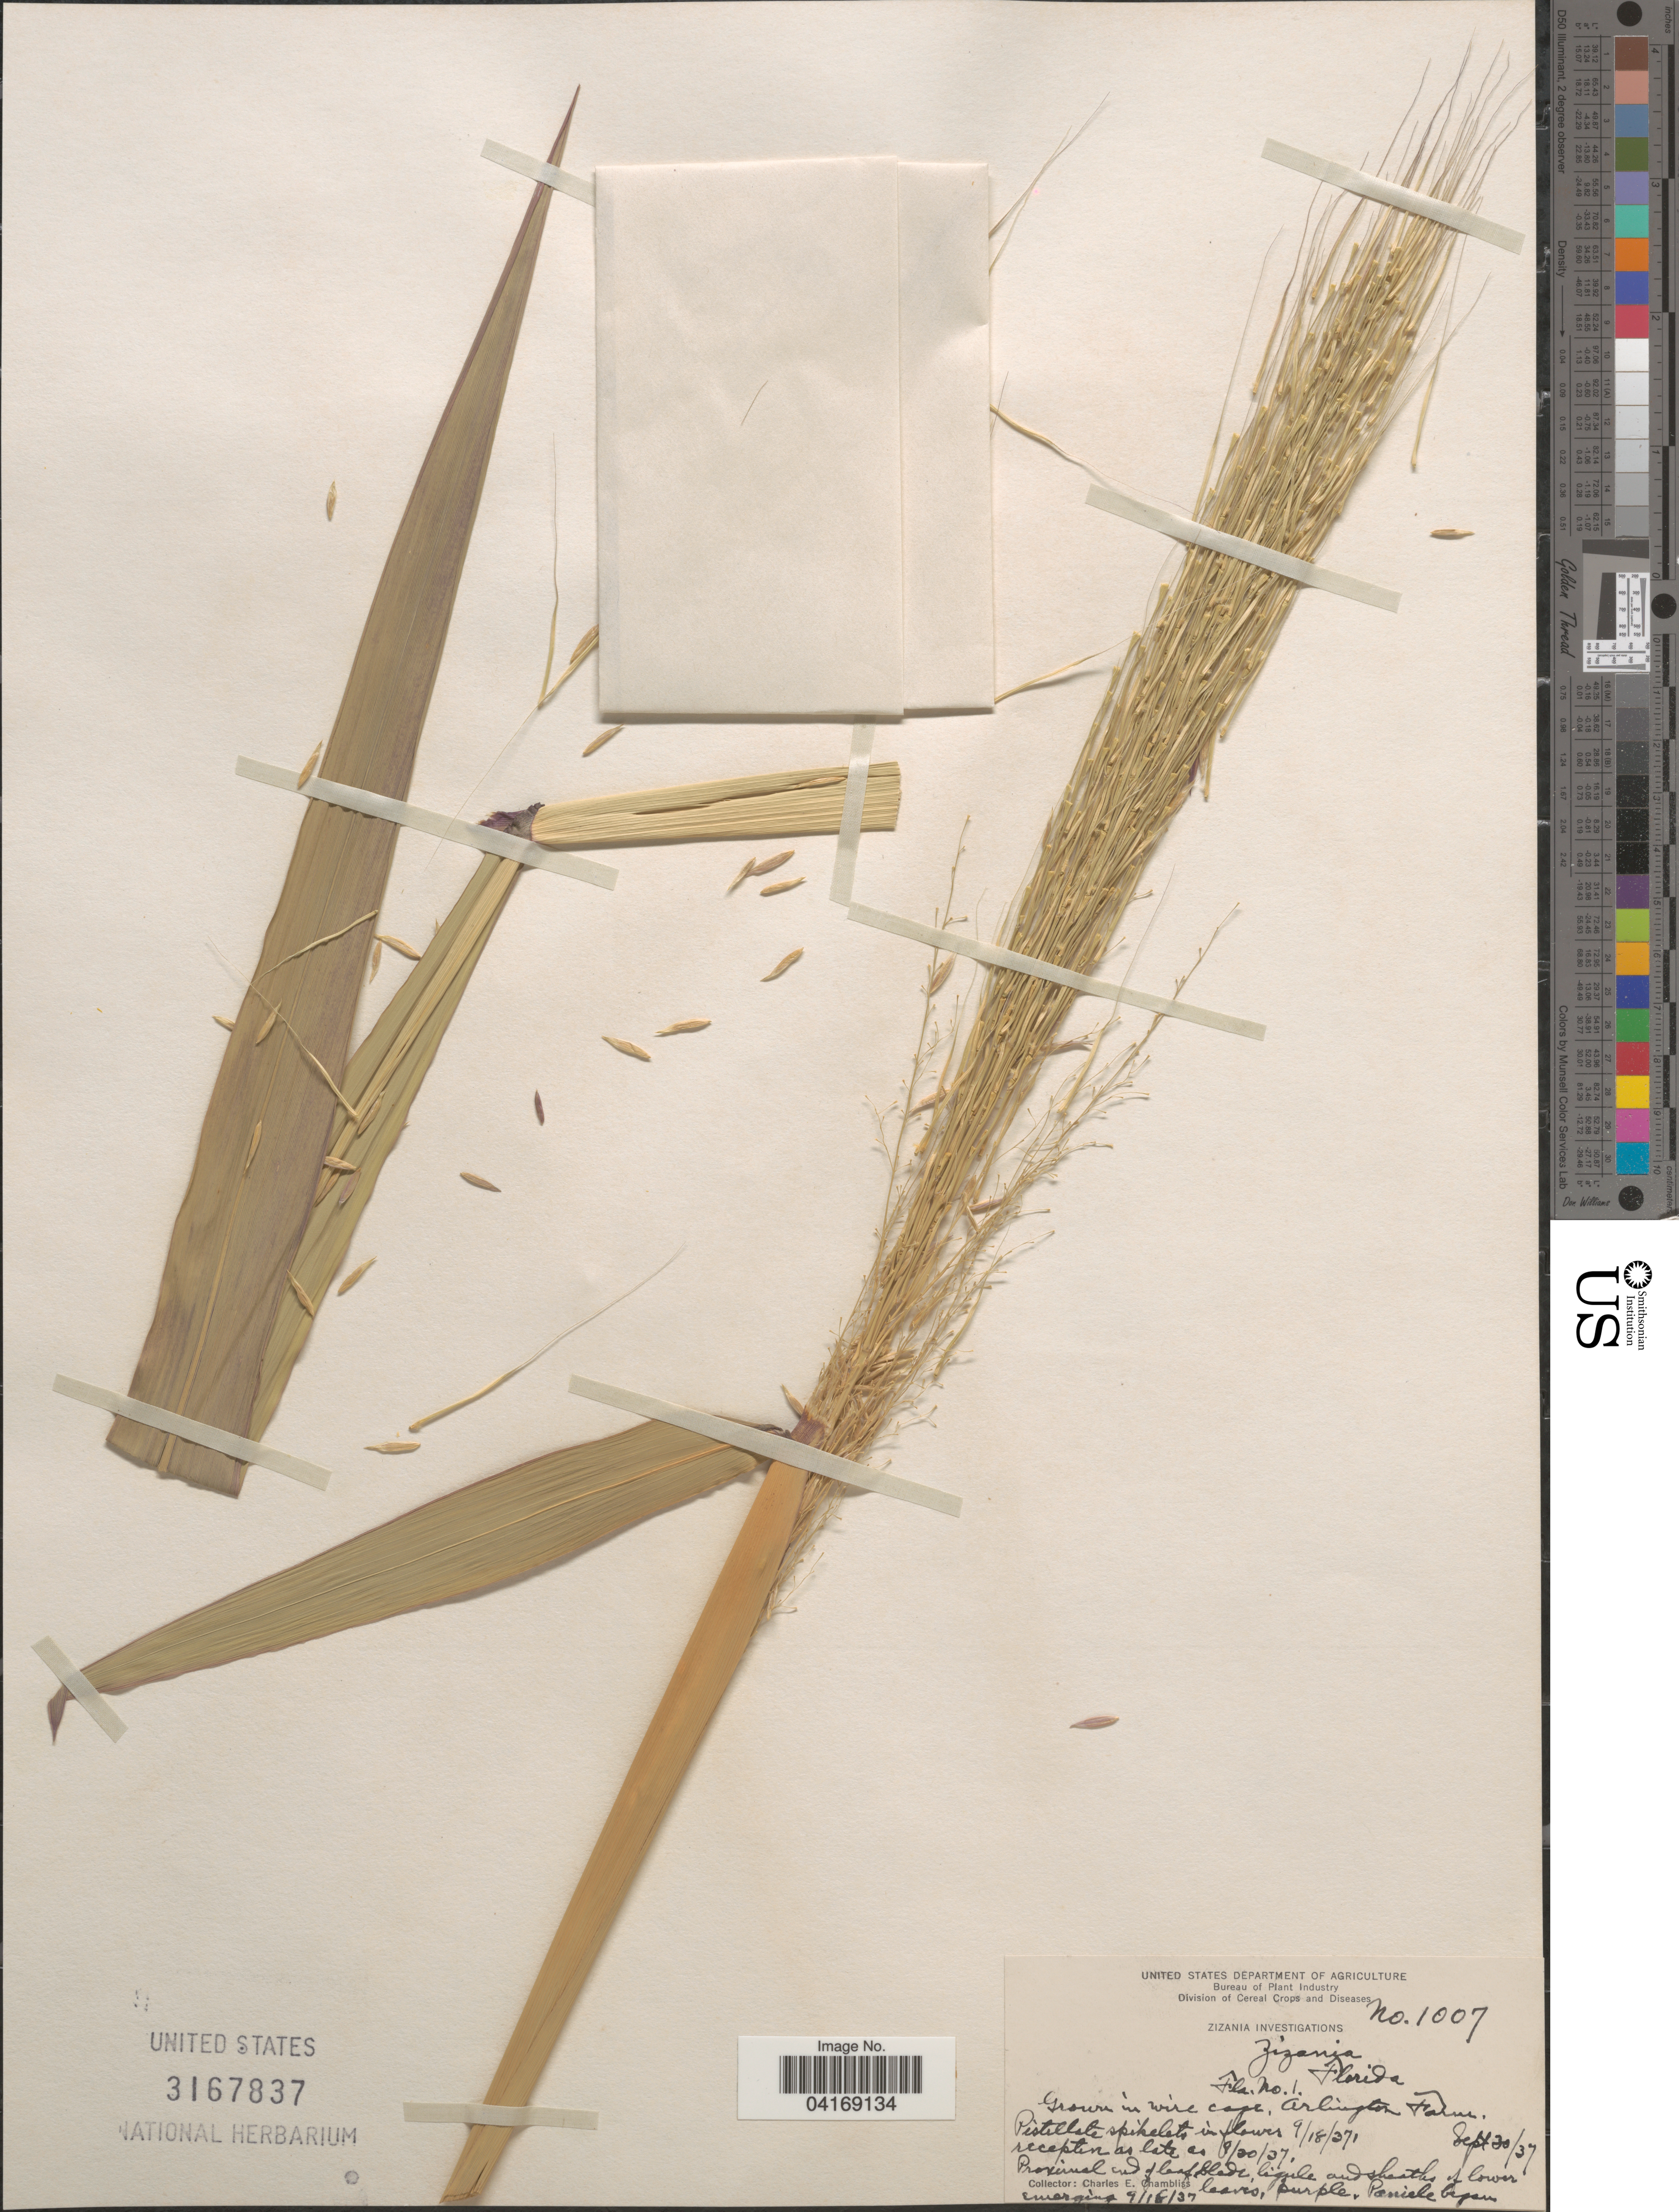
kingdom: Plantae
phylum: Tracheophyta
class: Liliopsida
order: Poales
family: Poaceae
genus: Zizania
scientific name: Zizania sp.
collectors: C. Chambliss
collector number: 1007/1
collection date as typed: Transcribed d/m/y: 30/9/37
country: United States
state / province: Florida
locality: Arlington Farm.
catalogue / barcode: US 3167837